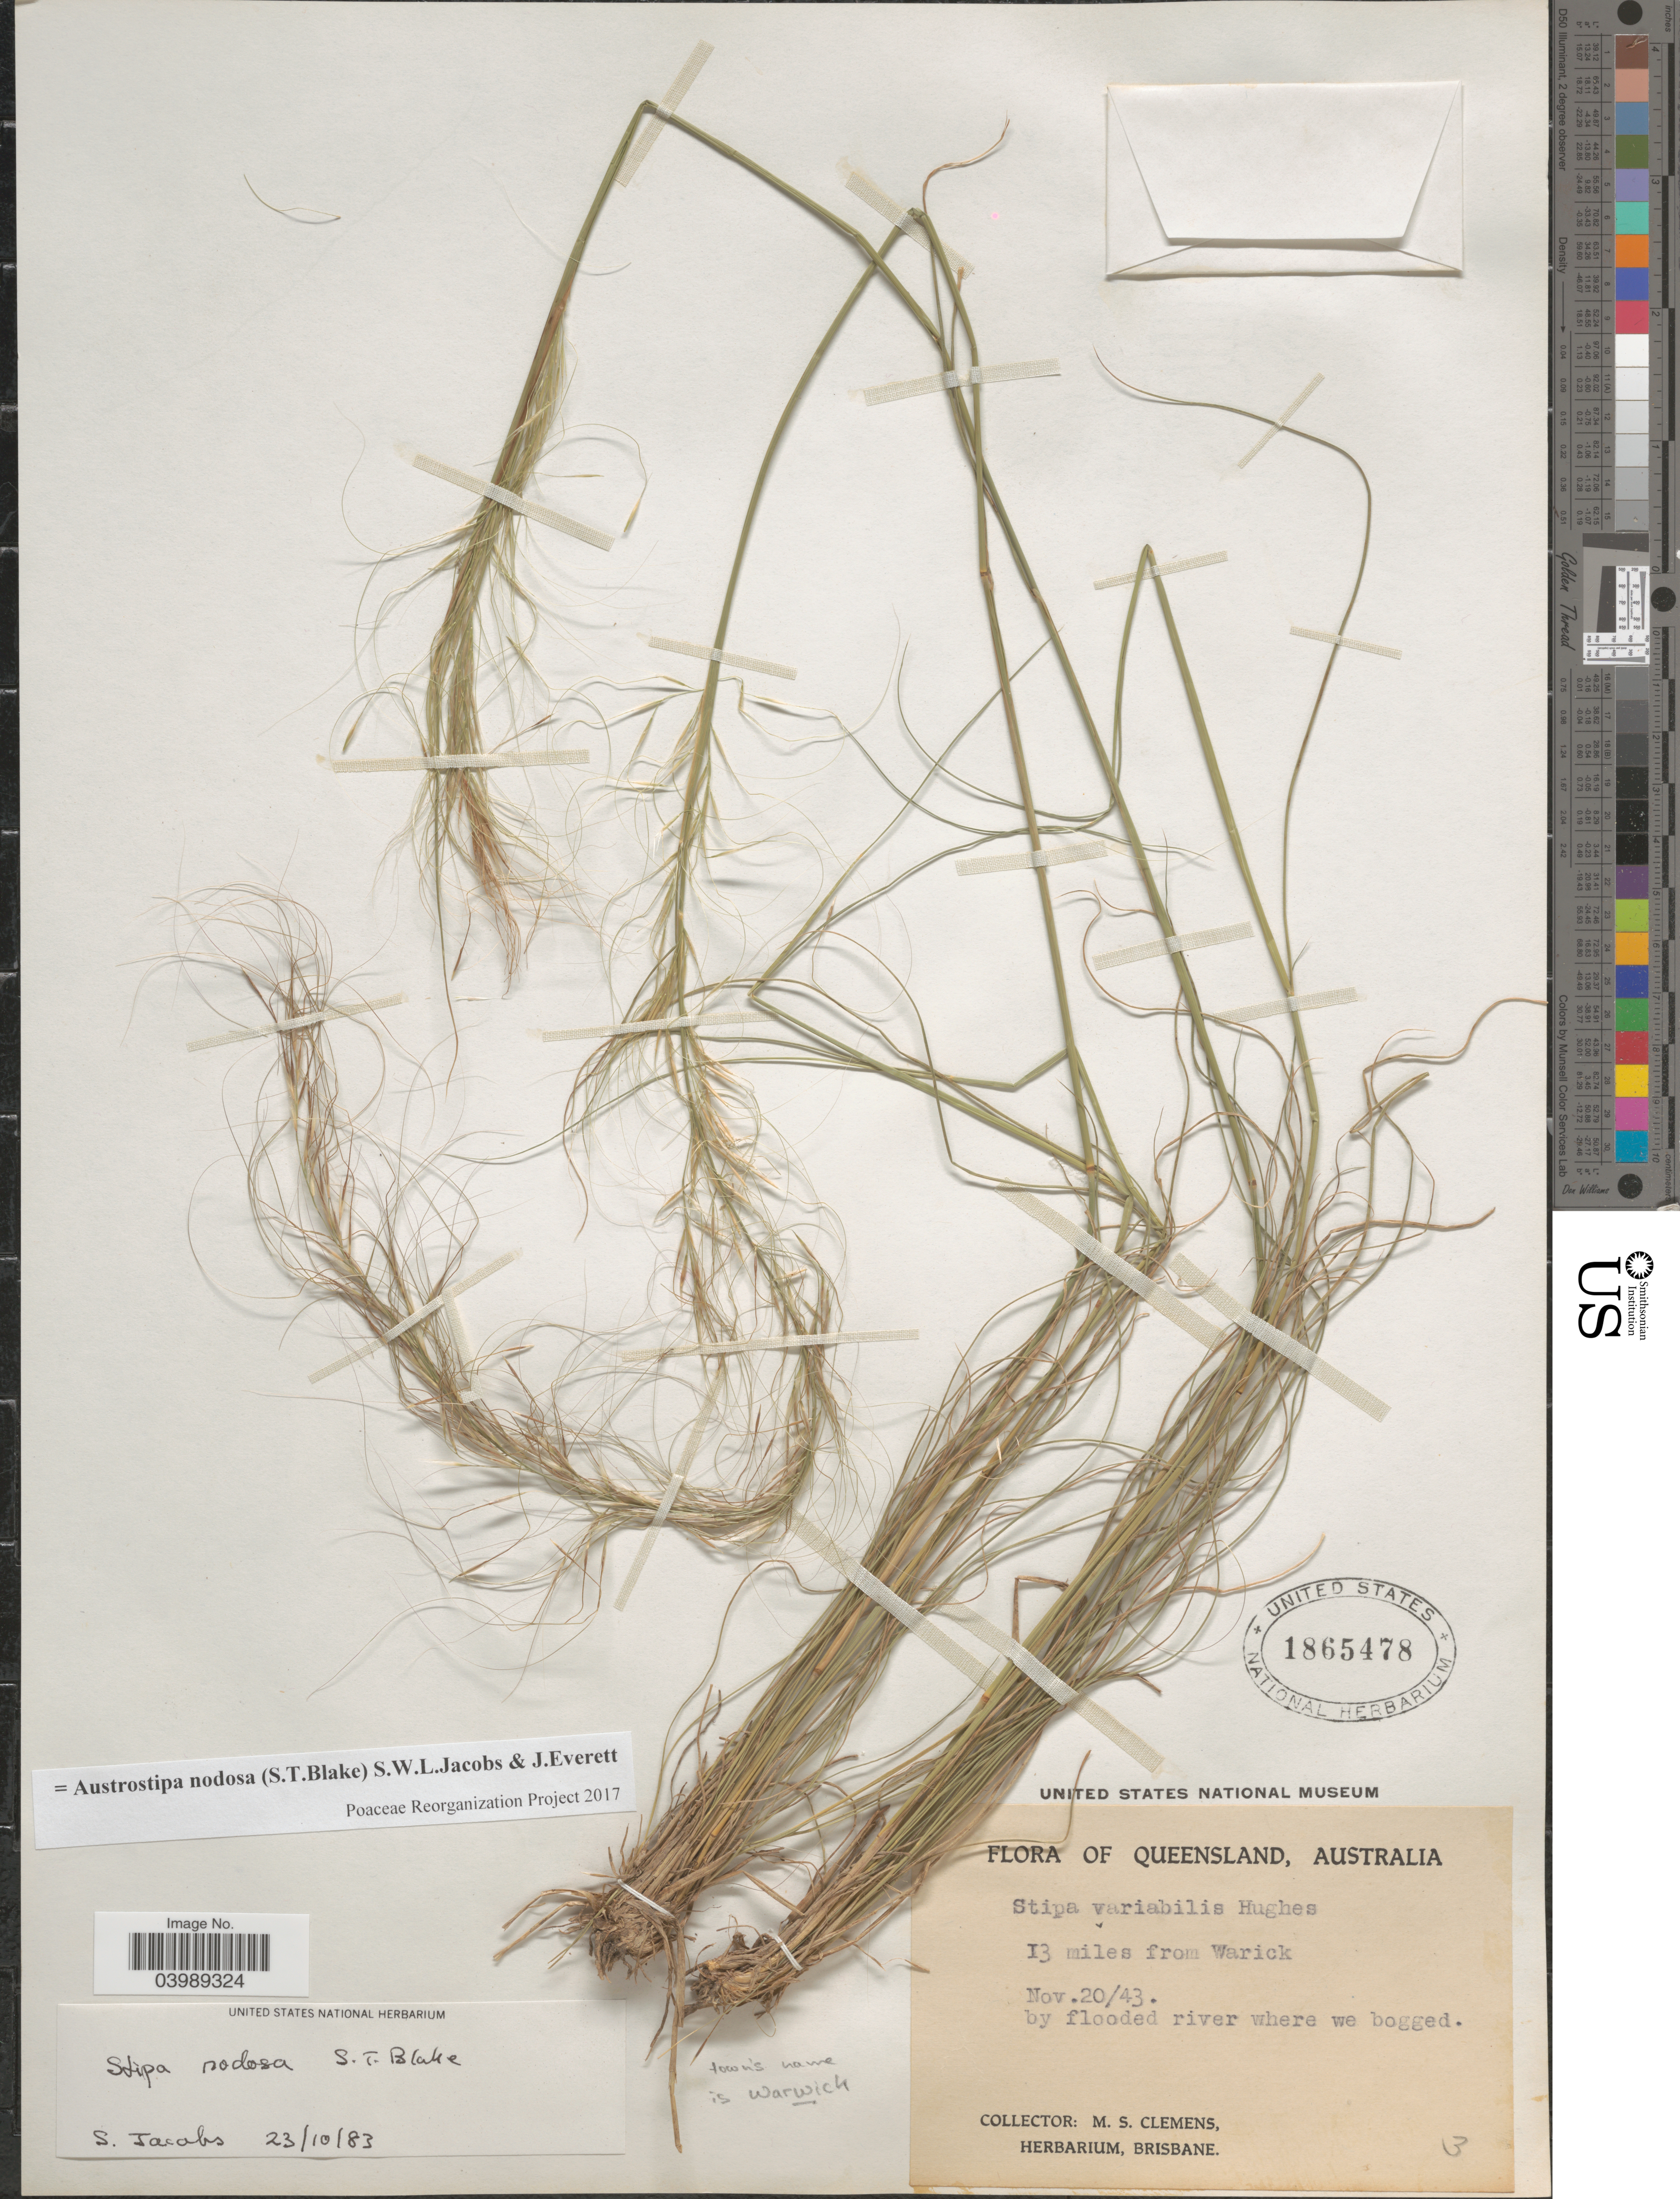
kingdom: Plantae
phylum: Tracheophyta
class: Liliopsida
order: Poales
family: Poaceae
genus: Austrostipa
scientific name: Austrostipa nodosa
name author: (S.T. Blake) S.W.L. Jacobs & J. Everett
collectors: M. S. Clemens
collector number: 3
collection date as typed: Transcribed d/m/y: 20/11/43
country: Australia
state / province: Queensland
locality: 13 miles from Warick. Warwick.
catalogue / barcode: US 1865478